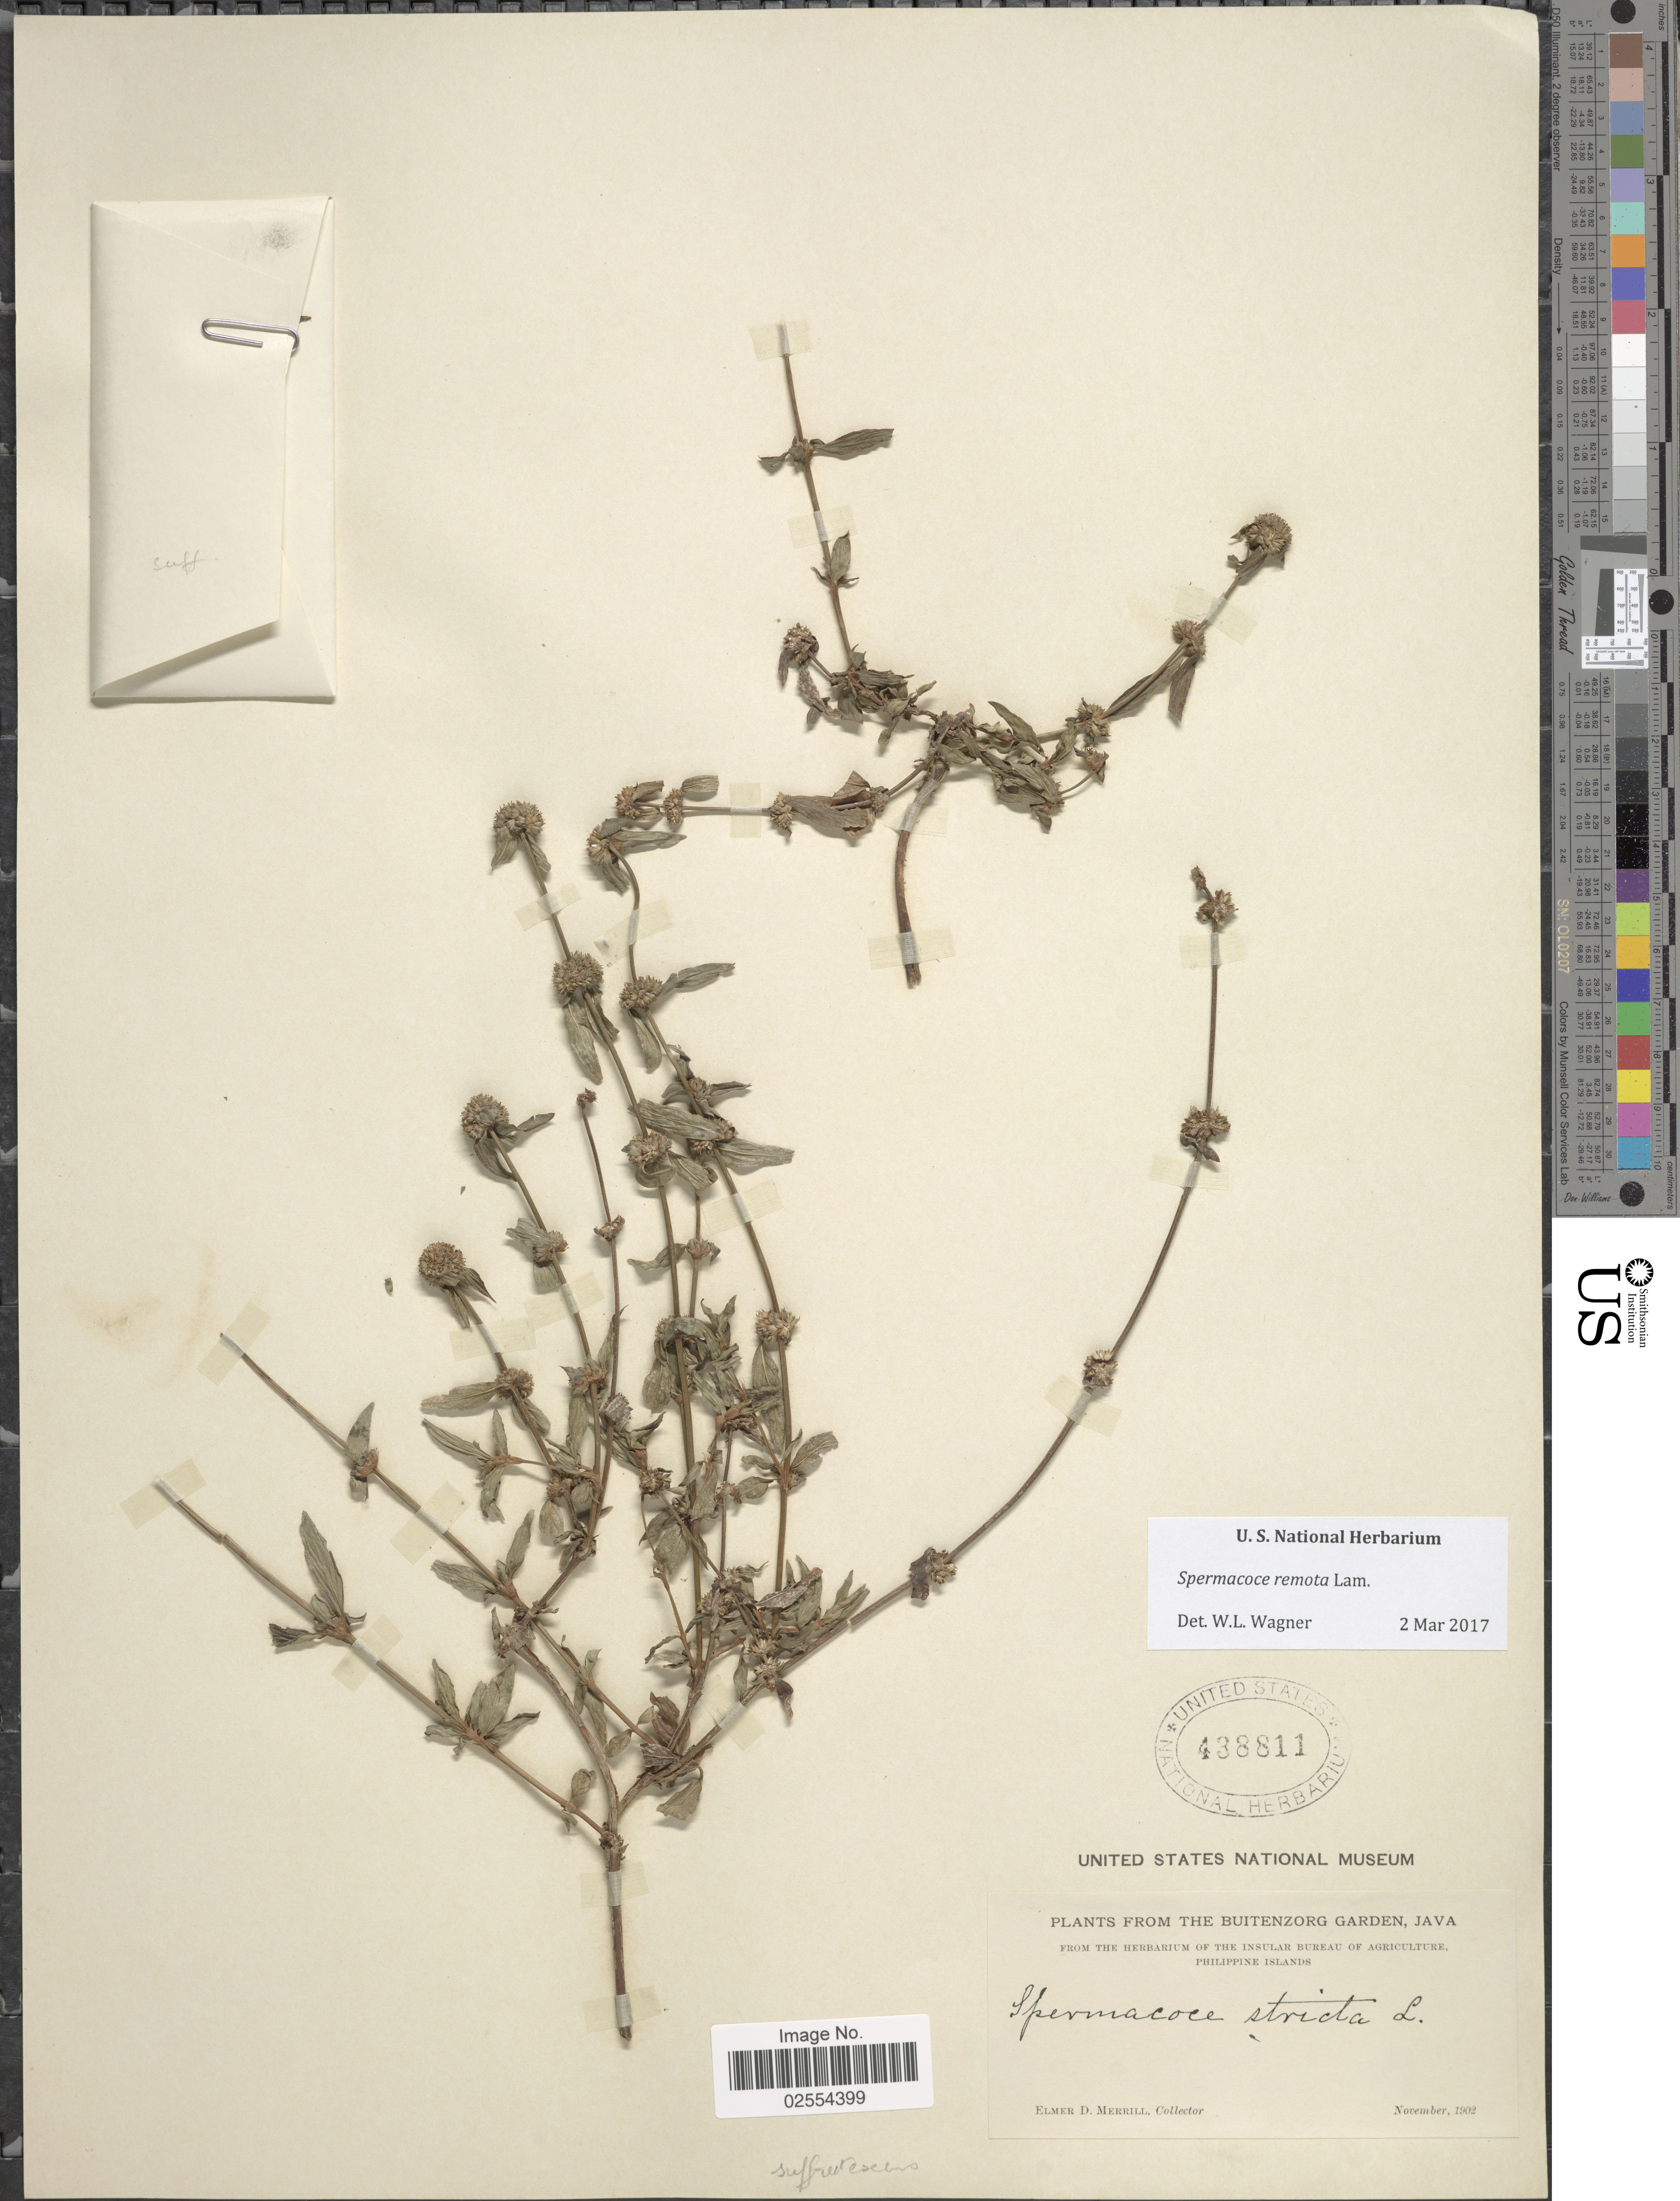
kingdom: Plantae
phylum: Tracheophyta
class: Magnoliopsida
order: Gentianales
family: Rubiaceae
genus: Spermacoce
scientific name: Spermacoce remota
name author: Lam.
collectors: E. D. Merrill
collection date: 1902-11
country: Indonesia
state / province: Java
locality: From the Buitenzorg Garden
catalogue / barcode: US 438811